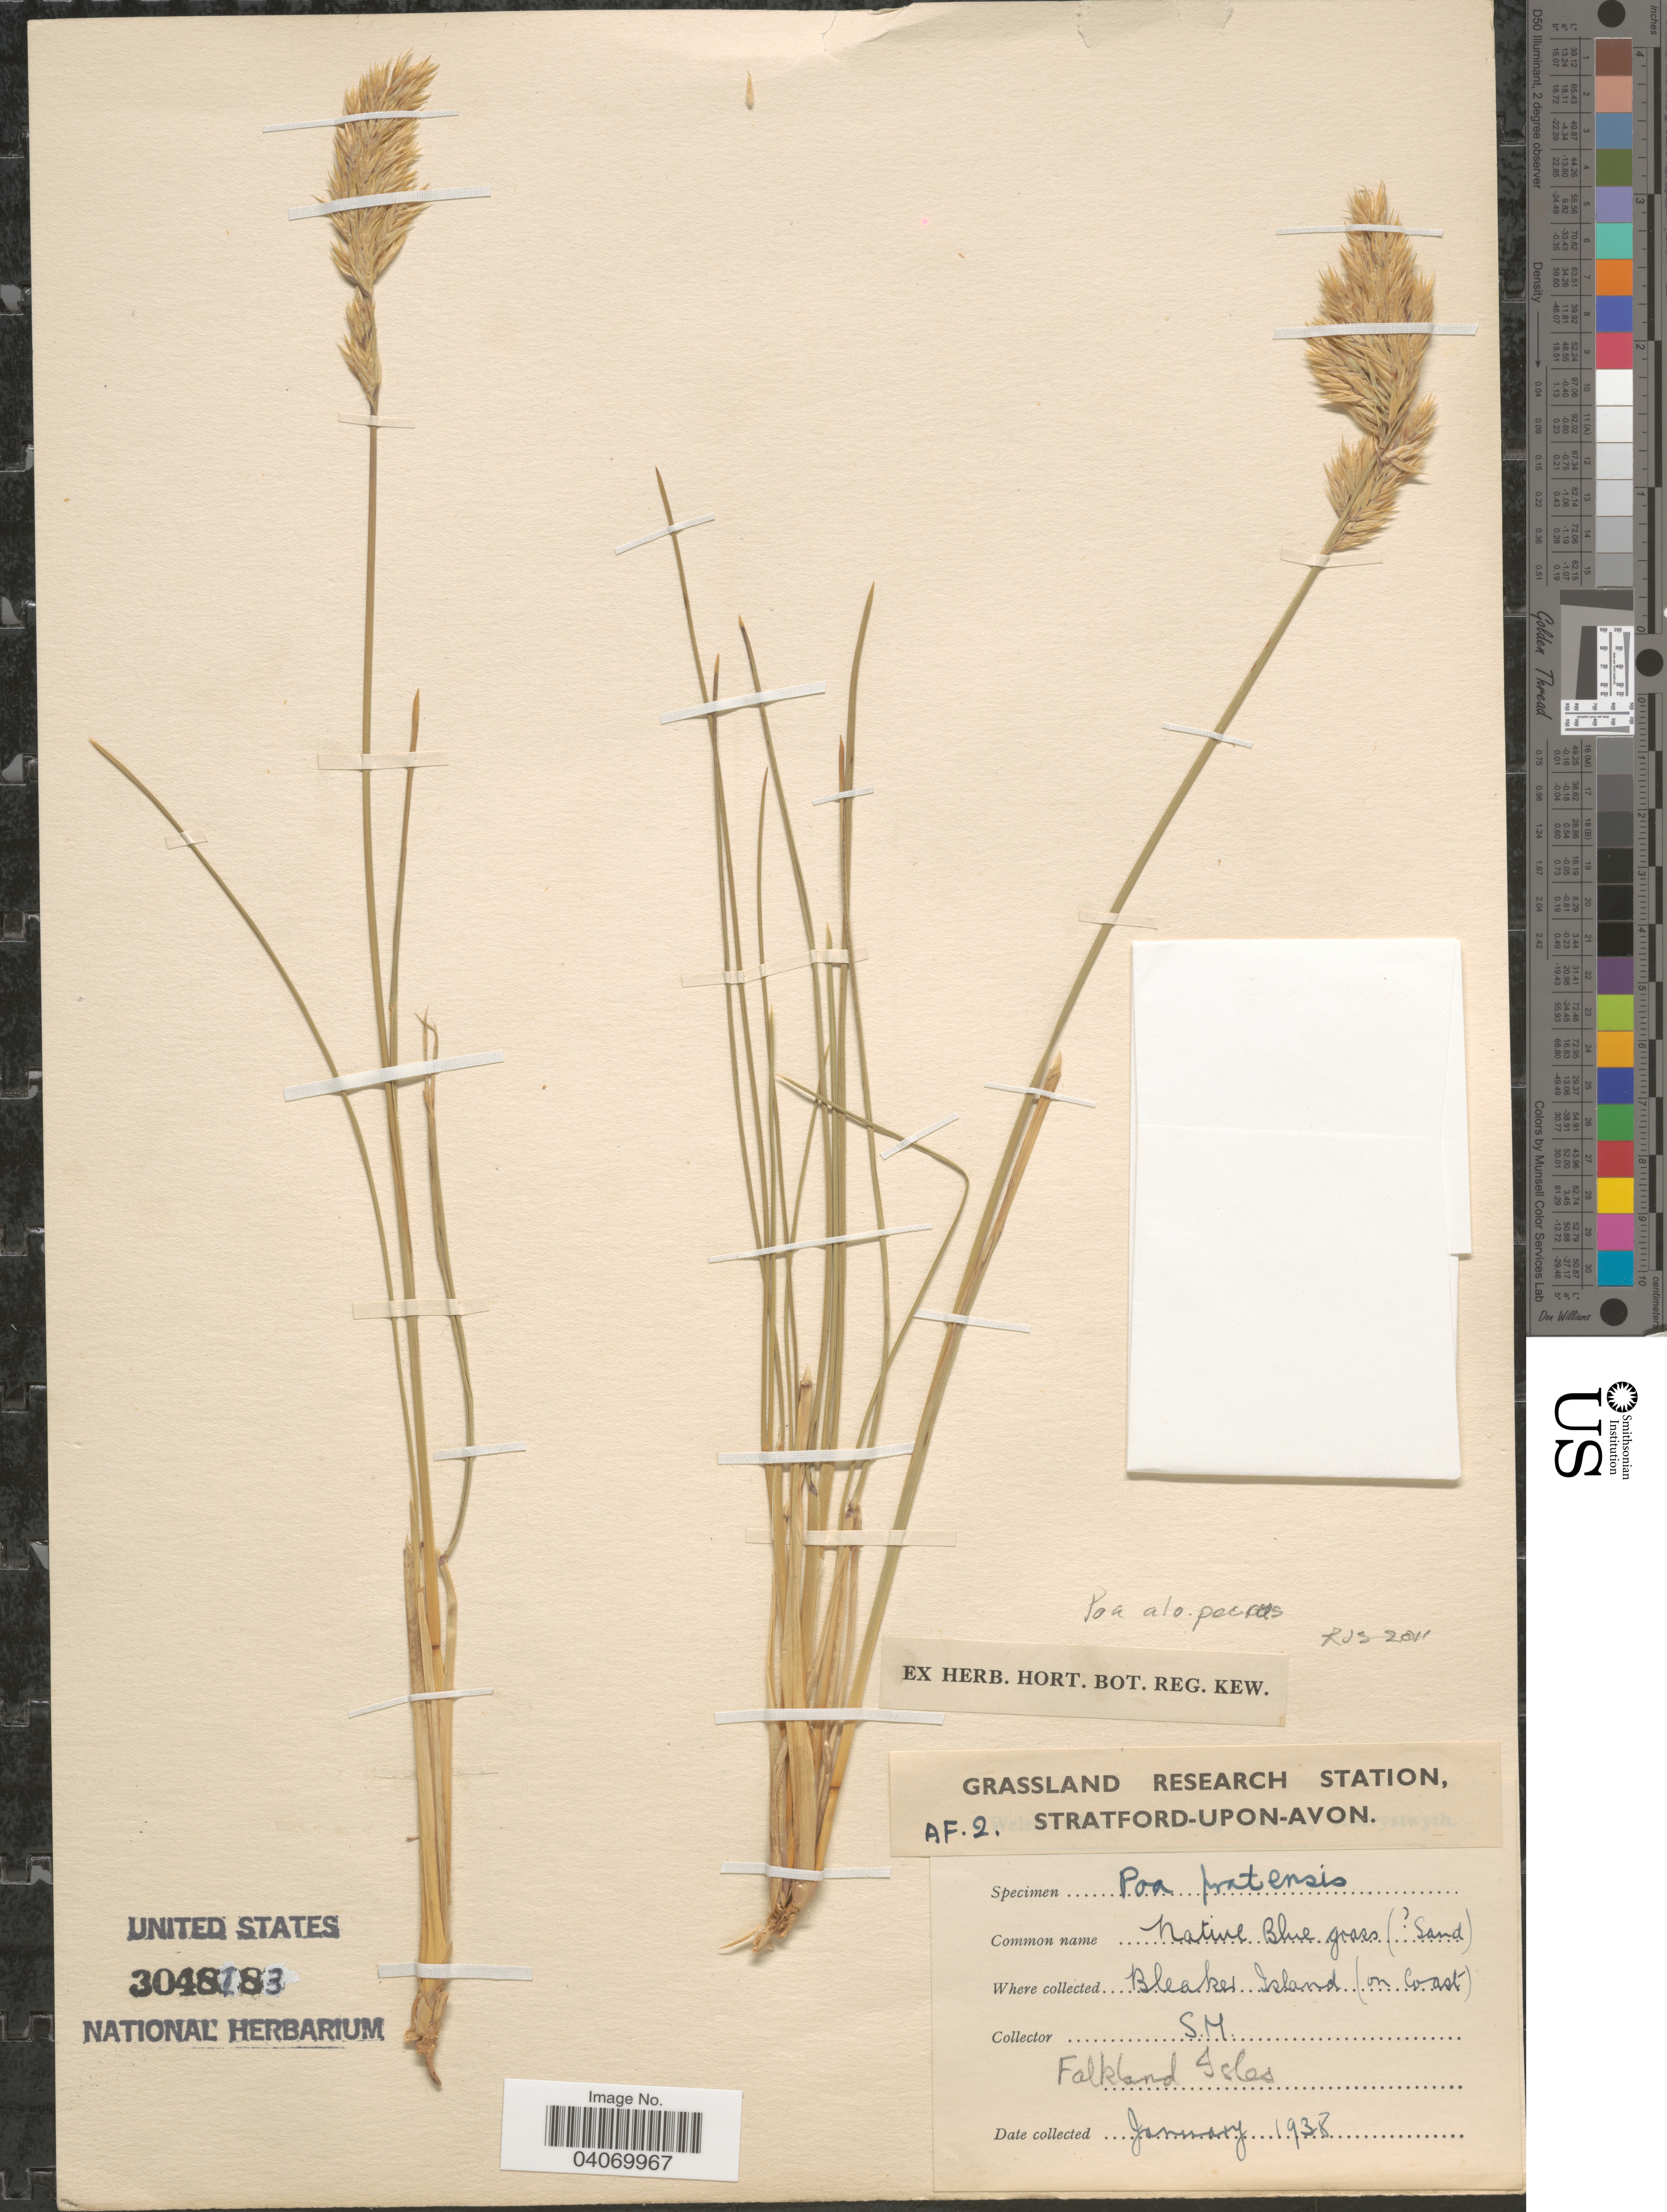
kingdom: Plantae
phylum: Tracheophyta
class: Liliopsida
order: Poales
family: Poaceae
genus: Poa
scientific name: Poa alopecurus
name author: (Gaudich. ex Mirb.) Kunth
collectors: S. M.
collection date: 1938-01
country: Falkland Islands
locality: Grassland Research Station, Stratford-Upon-Avon. [unsure placement] Bleaker [interpreted] Island (on Coast).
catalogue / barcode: US 3048183